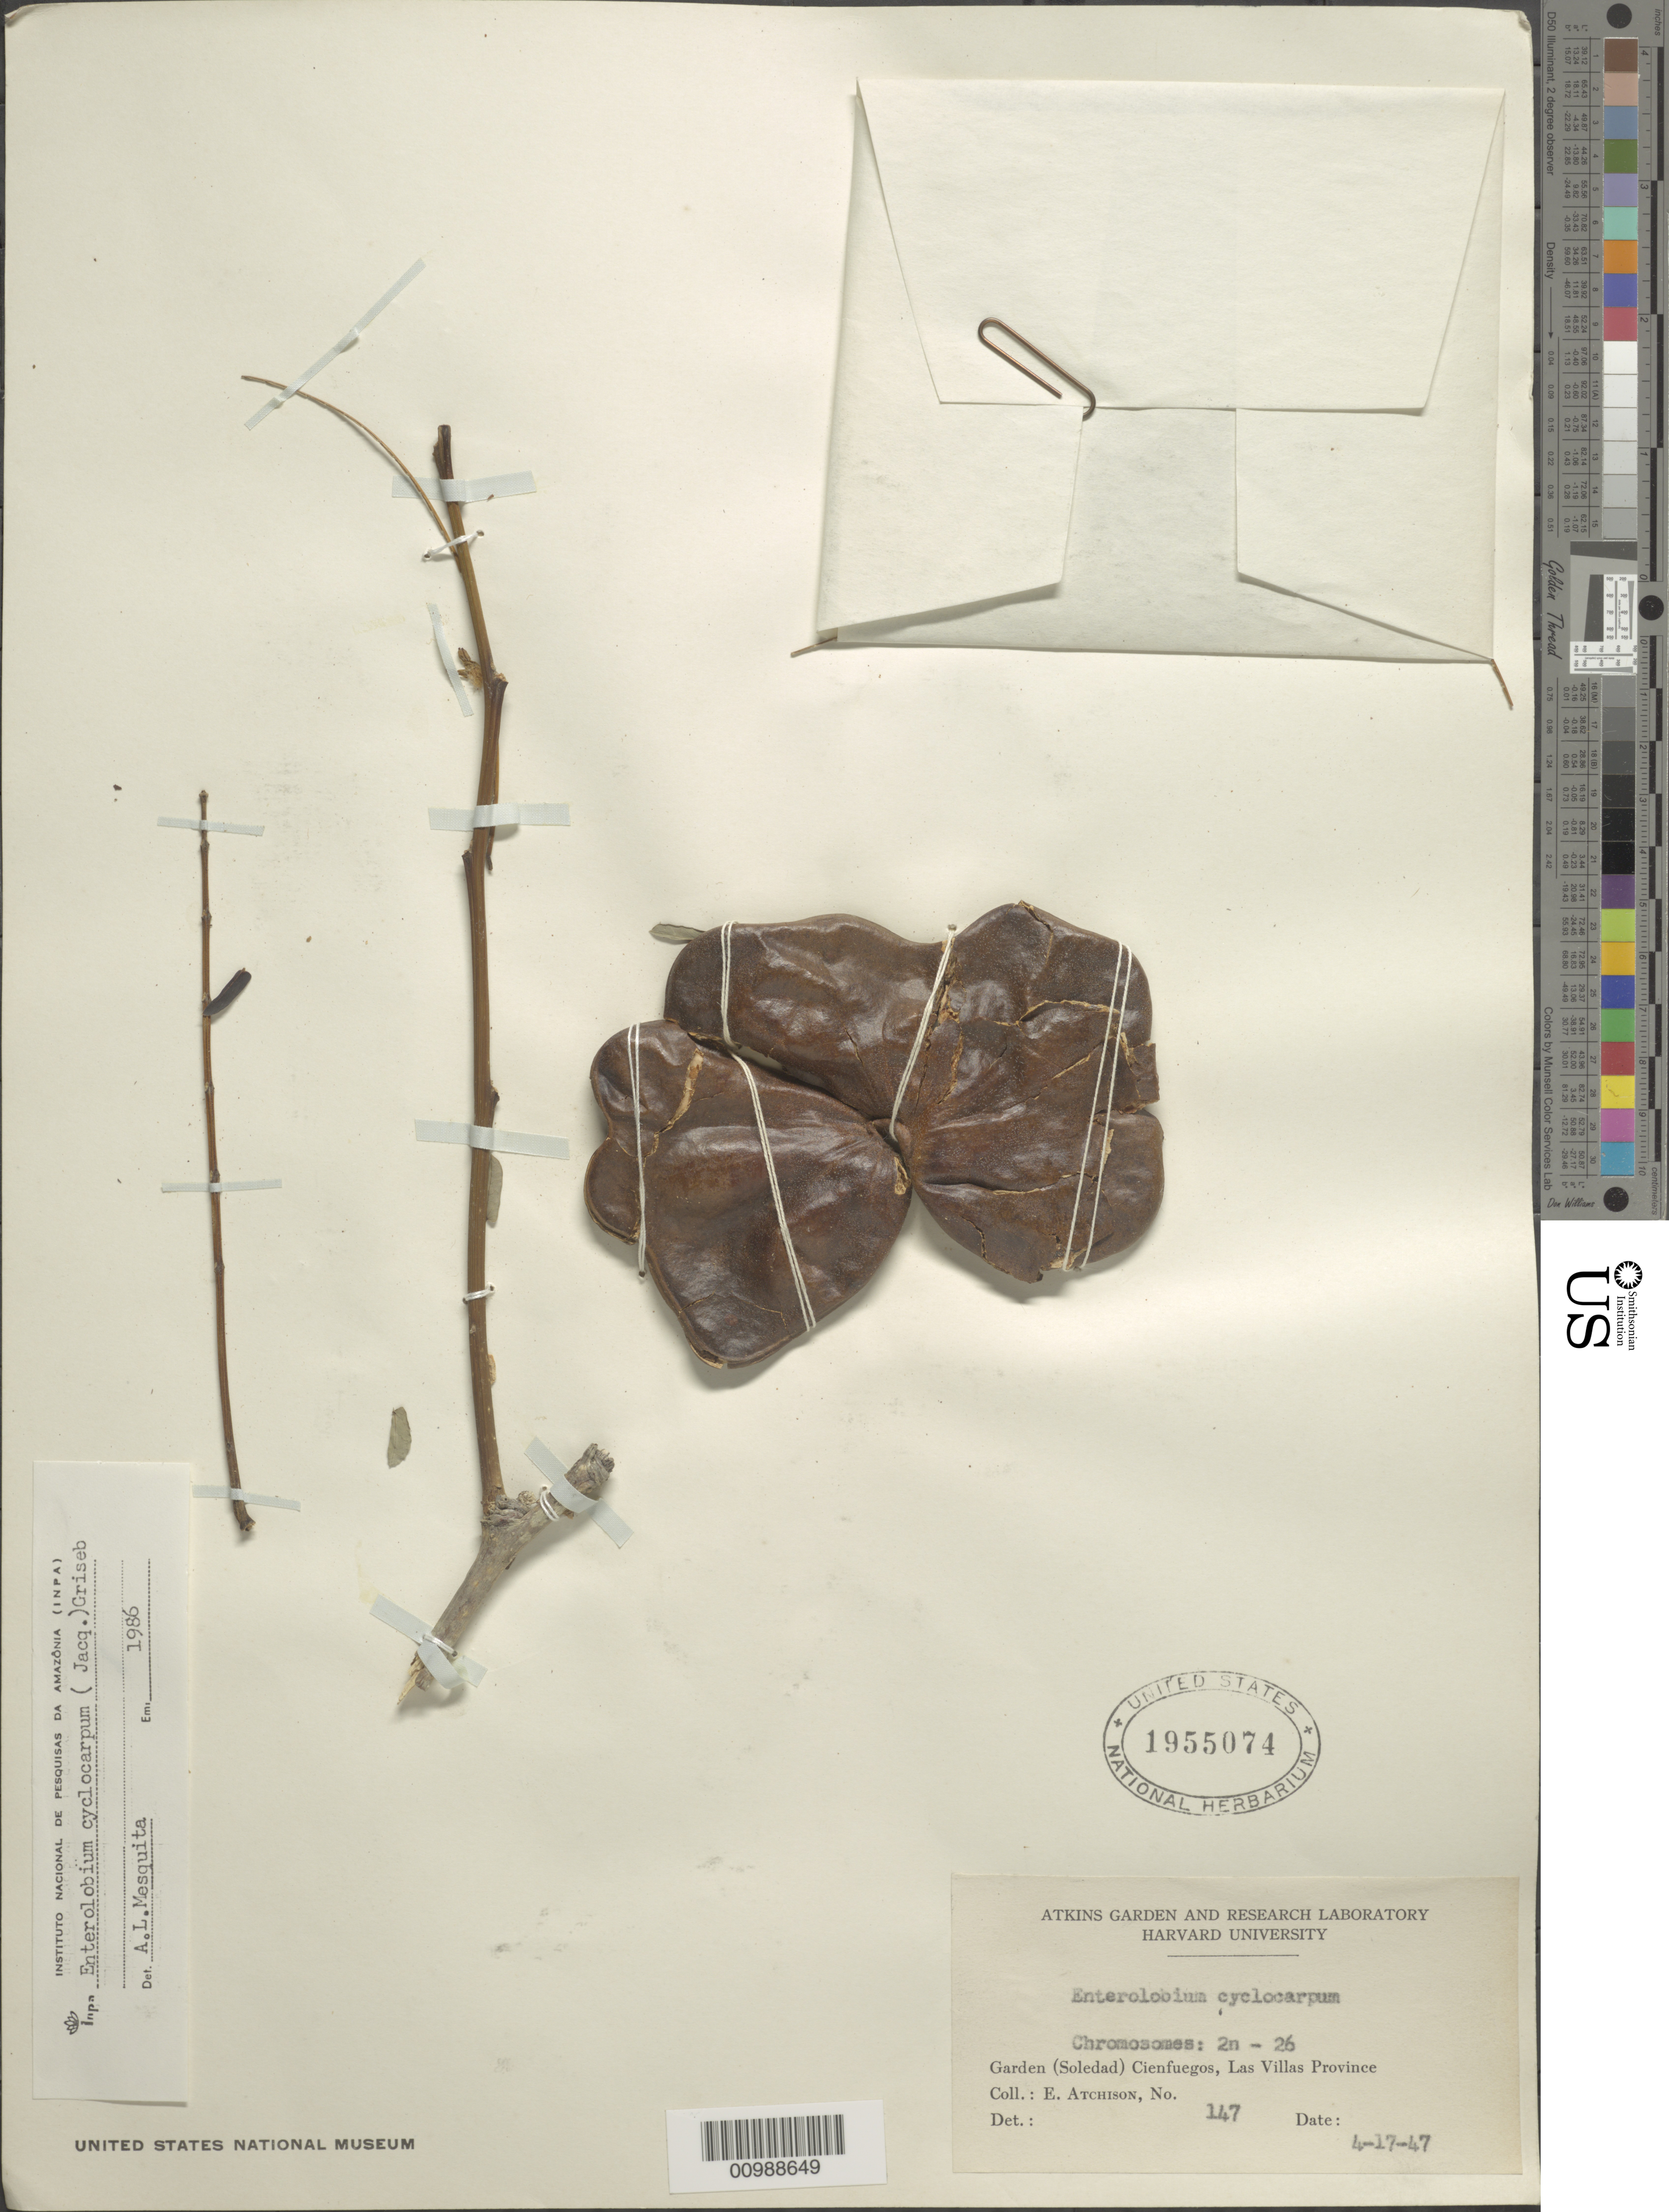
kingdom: Plantae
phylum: Tracheophyta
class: Magnoliopsida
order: Fabales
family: Fabaceae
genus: Enterolobium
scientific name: Enterolobium cyclocarpum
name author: (Jacq.) Griseb.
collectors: E. Atchison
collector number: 147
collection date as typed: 17 Apr 1947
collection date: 1947-04-17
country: Cuba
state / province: Cienfuegos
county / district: Cienfuegos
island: Cuba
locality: Cienfuegos, Soledad (Garden)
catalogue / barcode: US 1955074